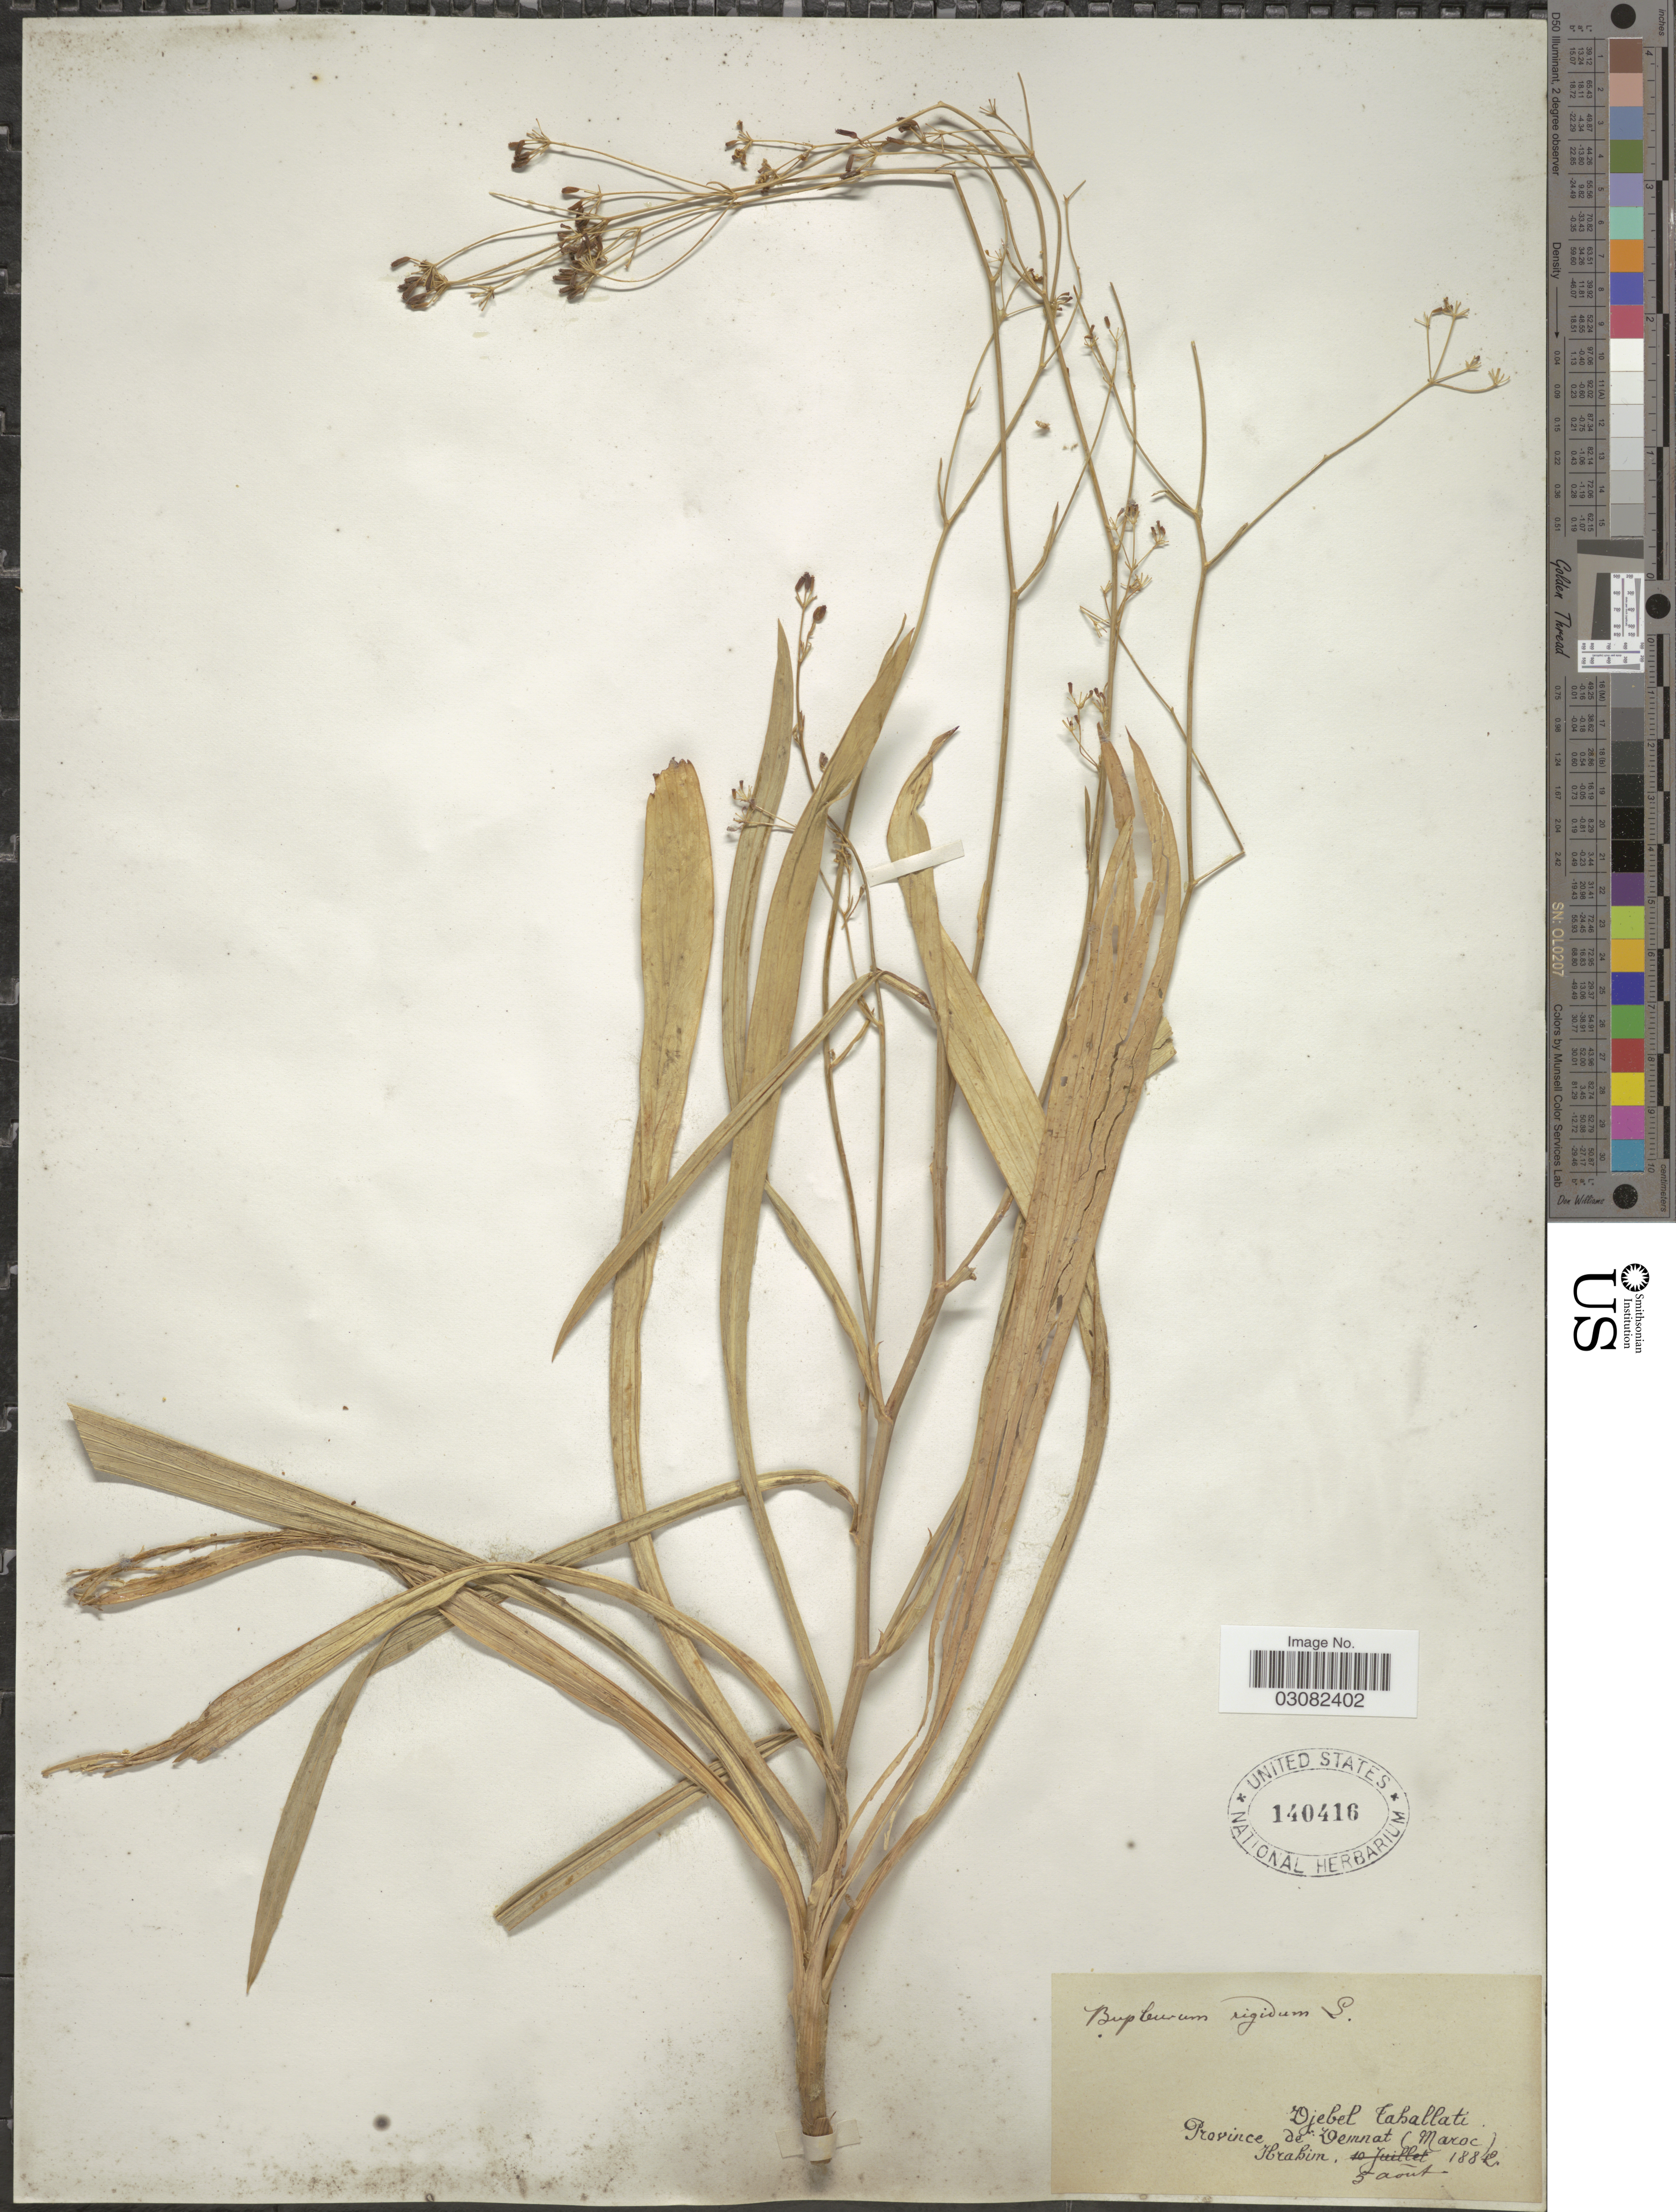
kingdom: Plantae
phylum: Tracheophyta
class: Magnoliopsida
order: Apiales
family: Apiaceae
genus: Bupleurum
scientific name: Bupleurum rigidum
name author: L.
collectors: -. Ibrahim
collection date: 1882-08-05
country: Morocco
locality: Province de Demnat.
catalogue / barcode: US 140416